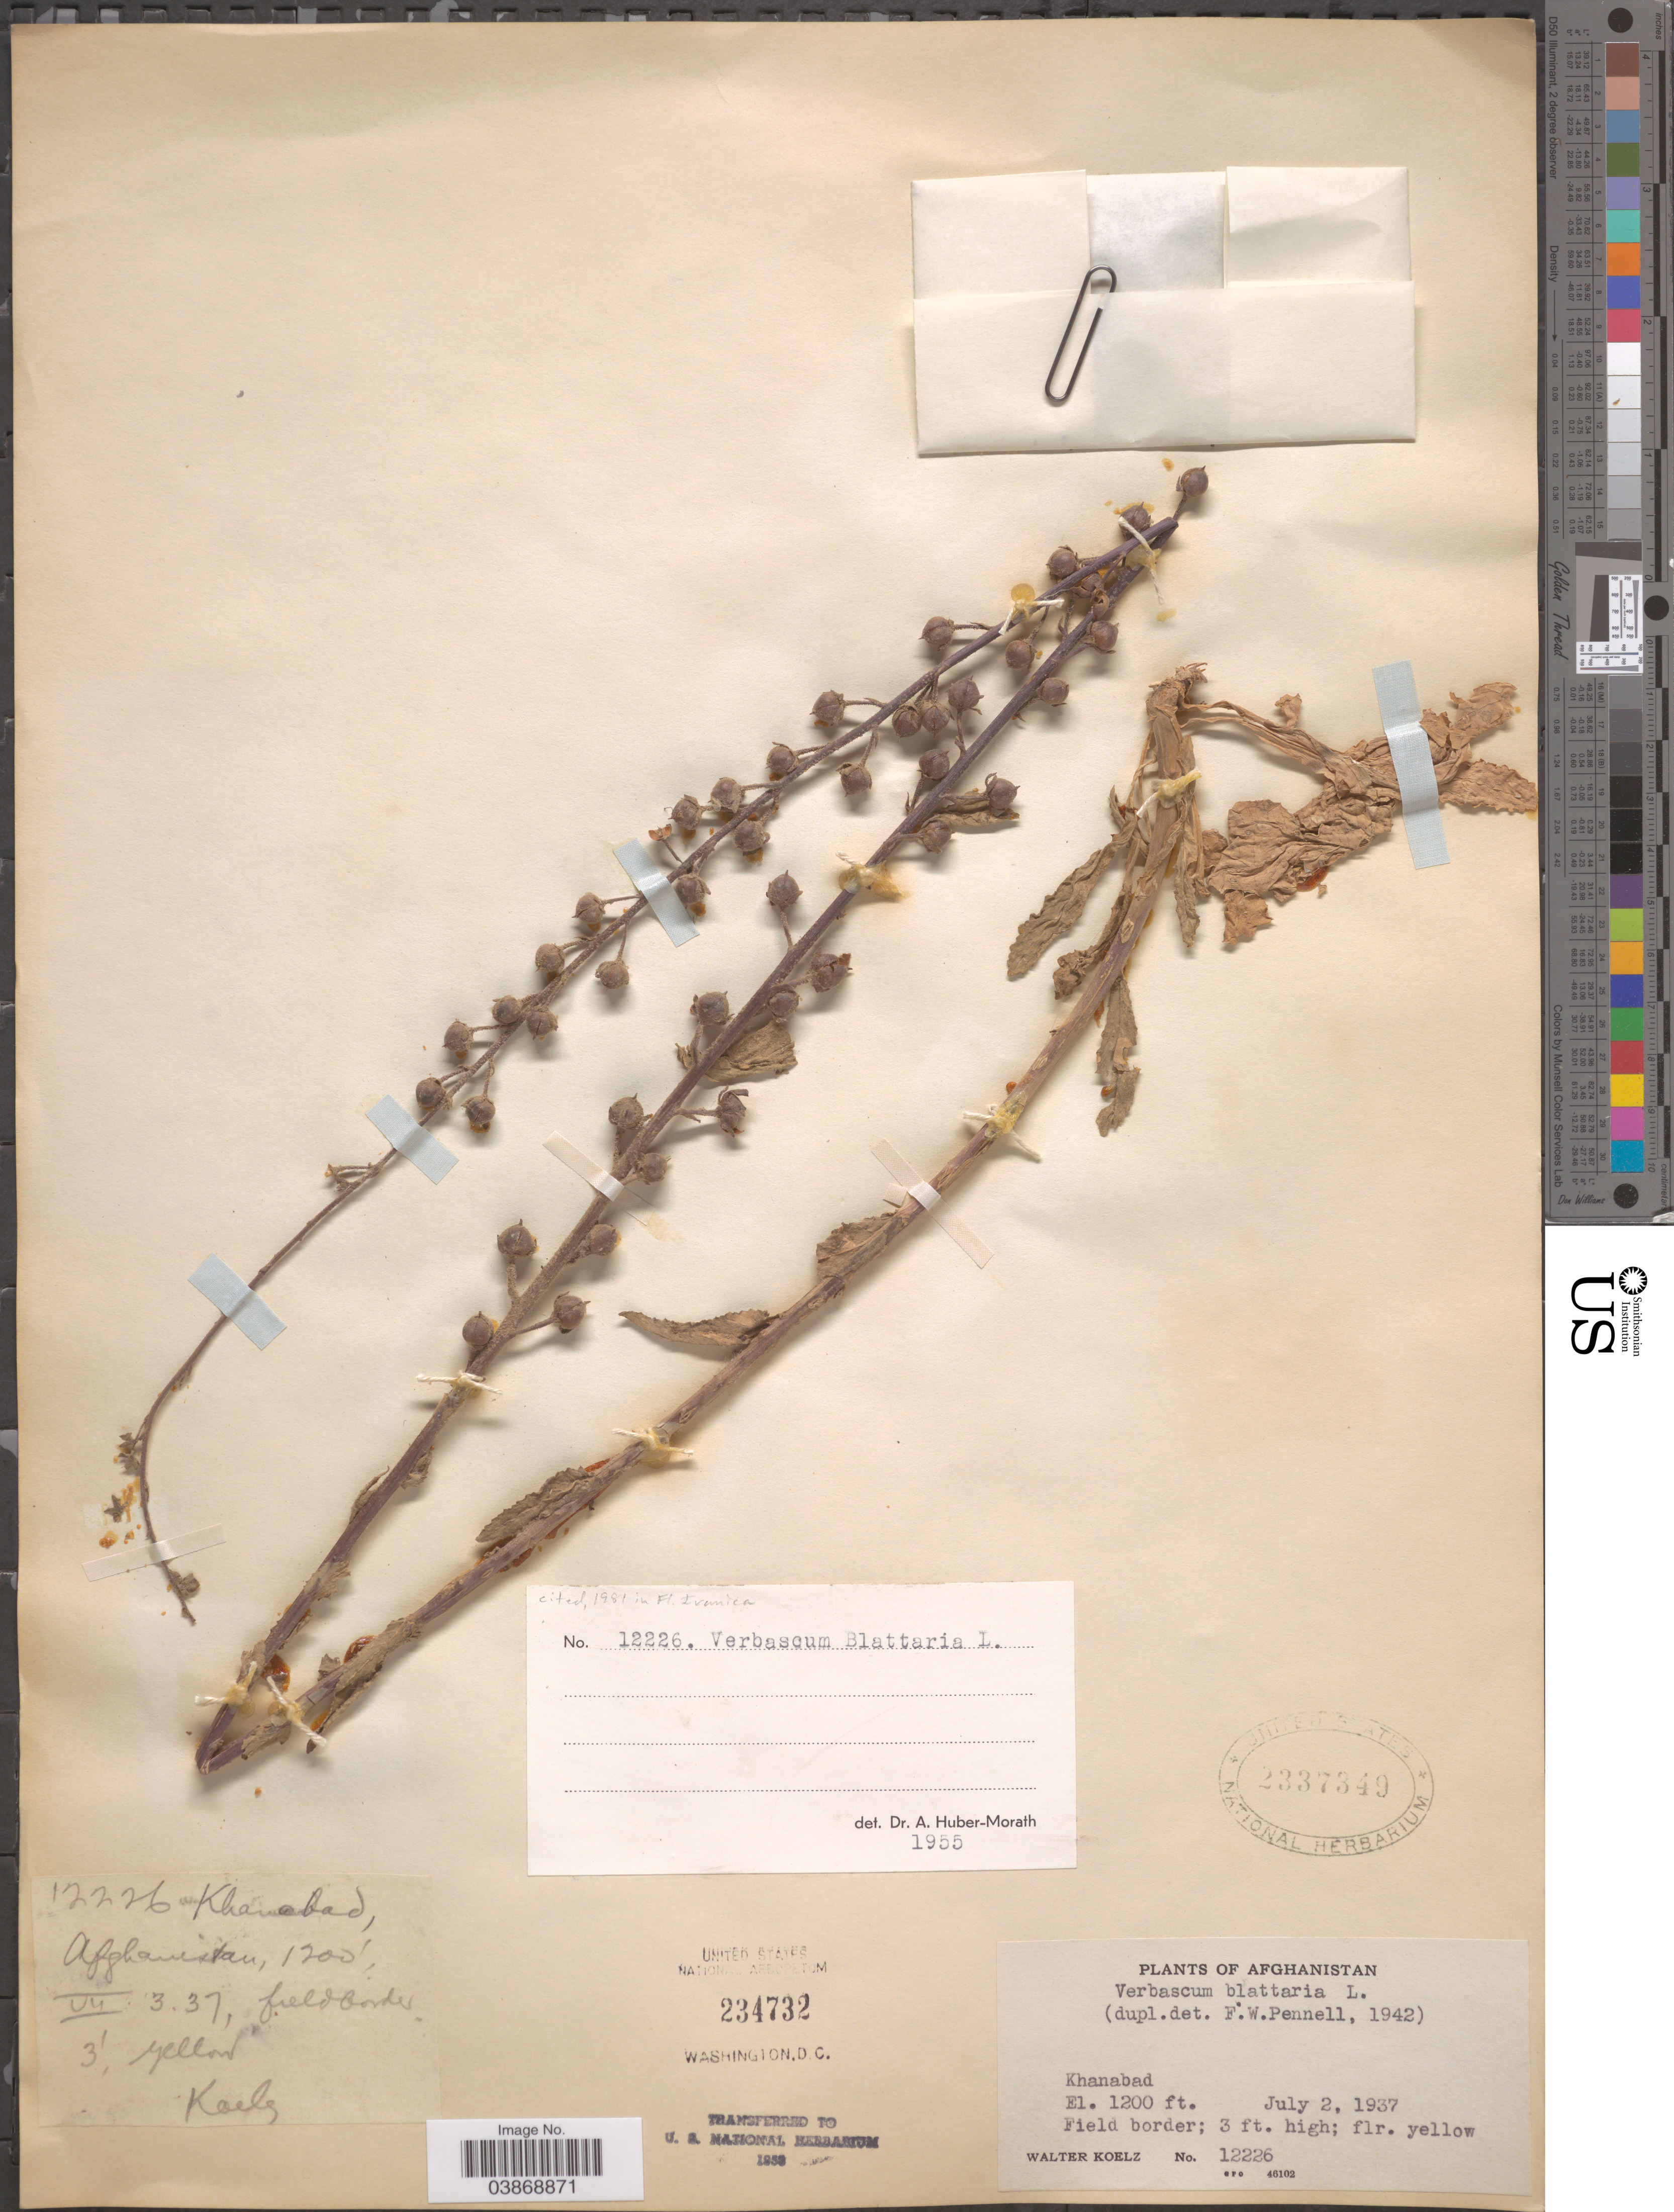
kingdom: Plantae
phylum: Tracheophyta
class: Magnoliopsida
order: Lamiales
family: Scrophulariaceae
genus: Verbascum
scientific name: Verbascum blattaria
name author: L.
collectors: W. N. Koelz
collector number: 12226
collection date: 1937-07-02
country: Afghanistan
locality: Khanabad. Field border.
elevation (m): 366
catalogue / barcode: US 2337349